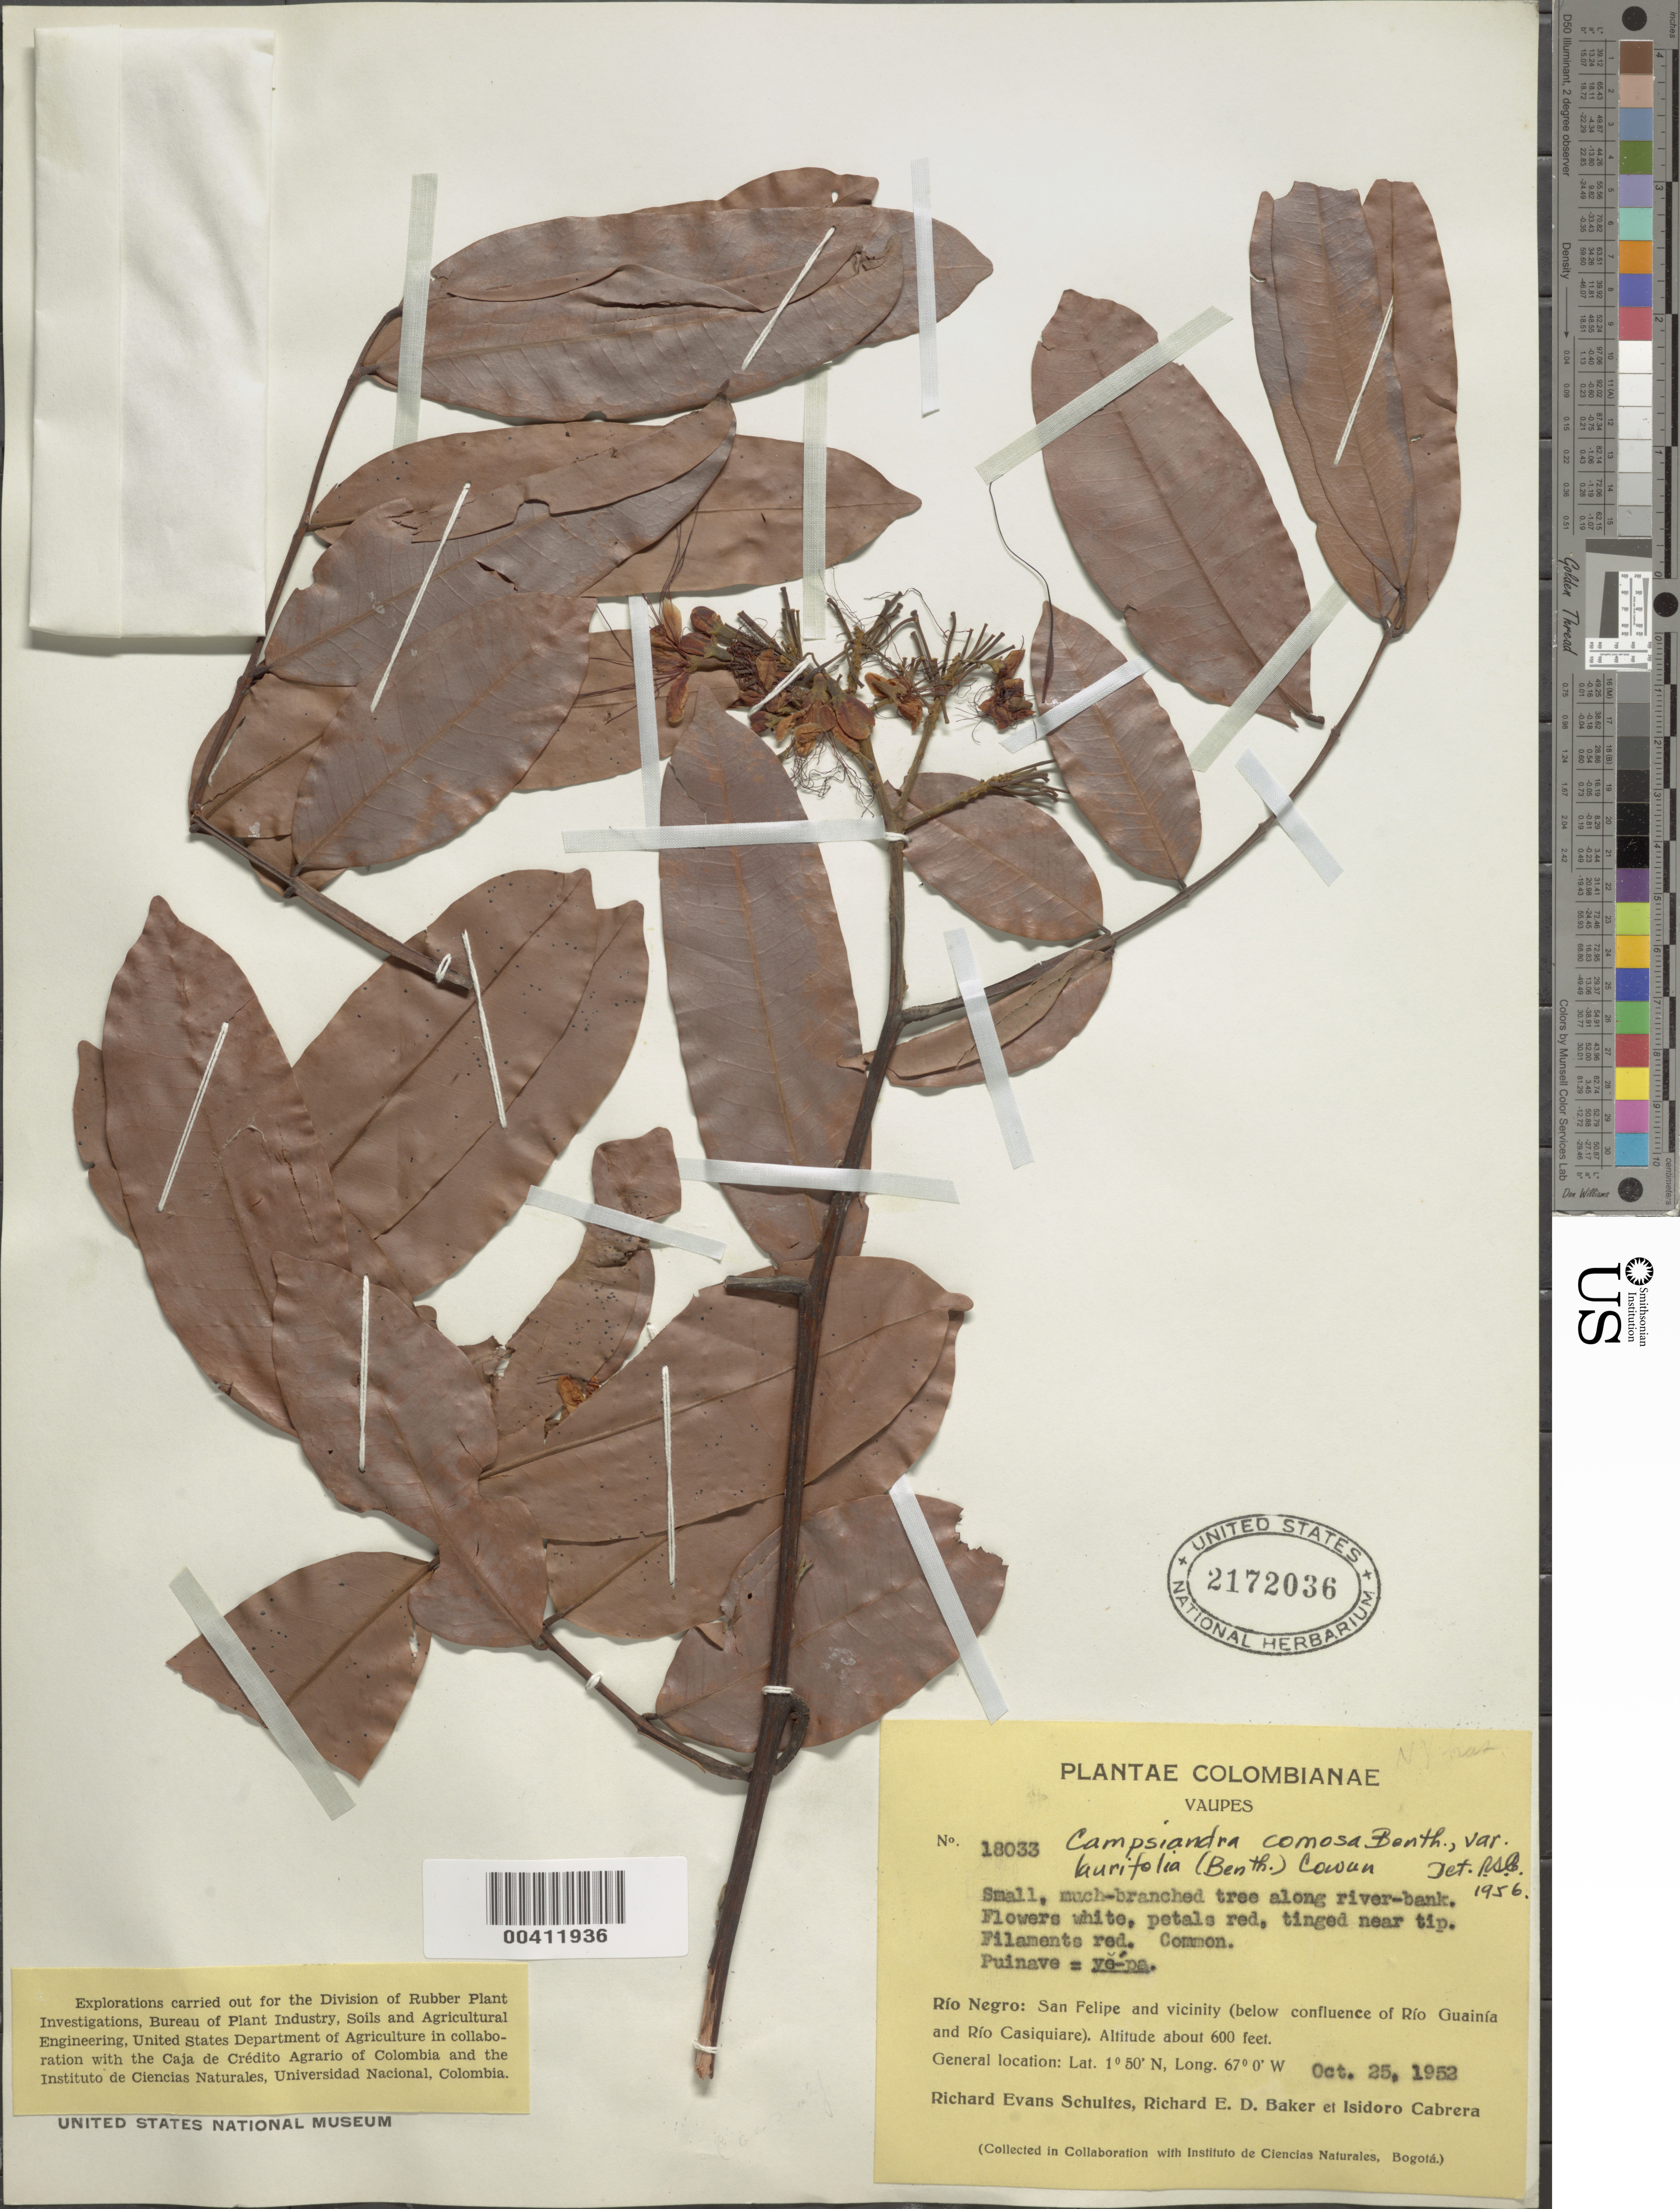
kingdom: Plantae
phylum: Tracheophyta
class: Magnoliopsida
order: Fabales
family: Fabaceae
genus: Campsiandra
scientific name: Campsiandra comosa var. laurifolia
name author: (Benth.) R.S. Cowan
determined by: Cowan, R. S.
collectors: R. E. Schultes, R. E. D. Baker & I. Cabrera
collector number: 18033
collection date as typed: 25 Oct 1952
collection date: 1952-10-25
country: Colombia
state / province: Vaupés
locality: Rio Negro; San Felipe and vicinity (below confluence of Rio Guainia and Rio Casiquiare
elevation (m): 183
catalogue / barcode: US 2172036